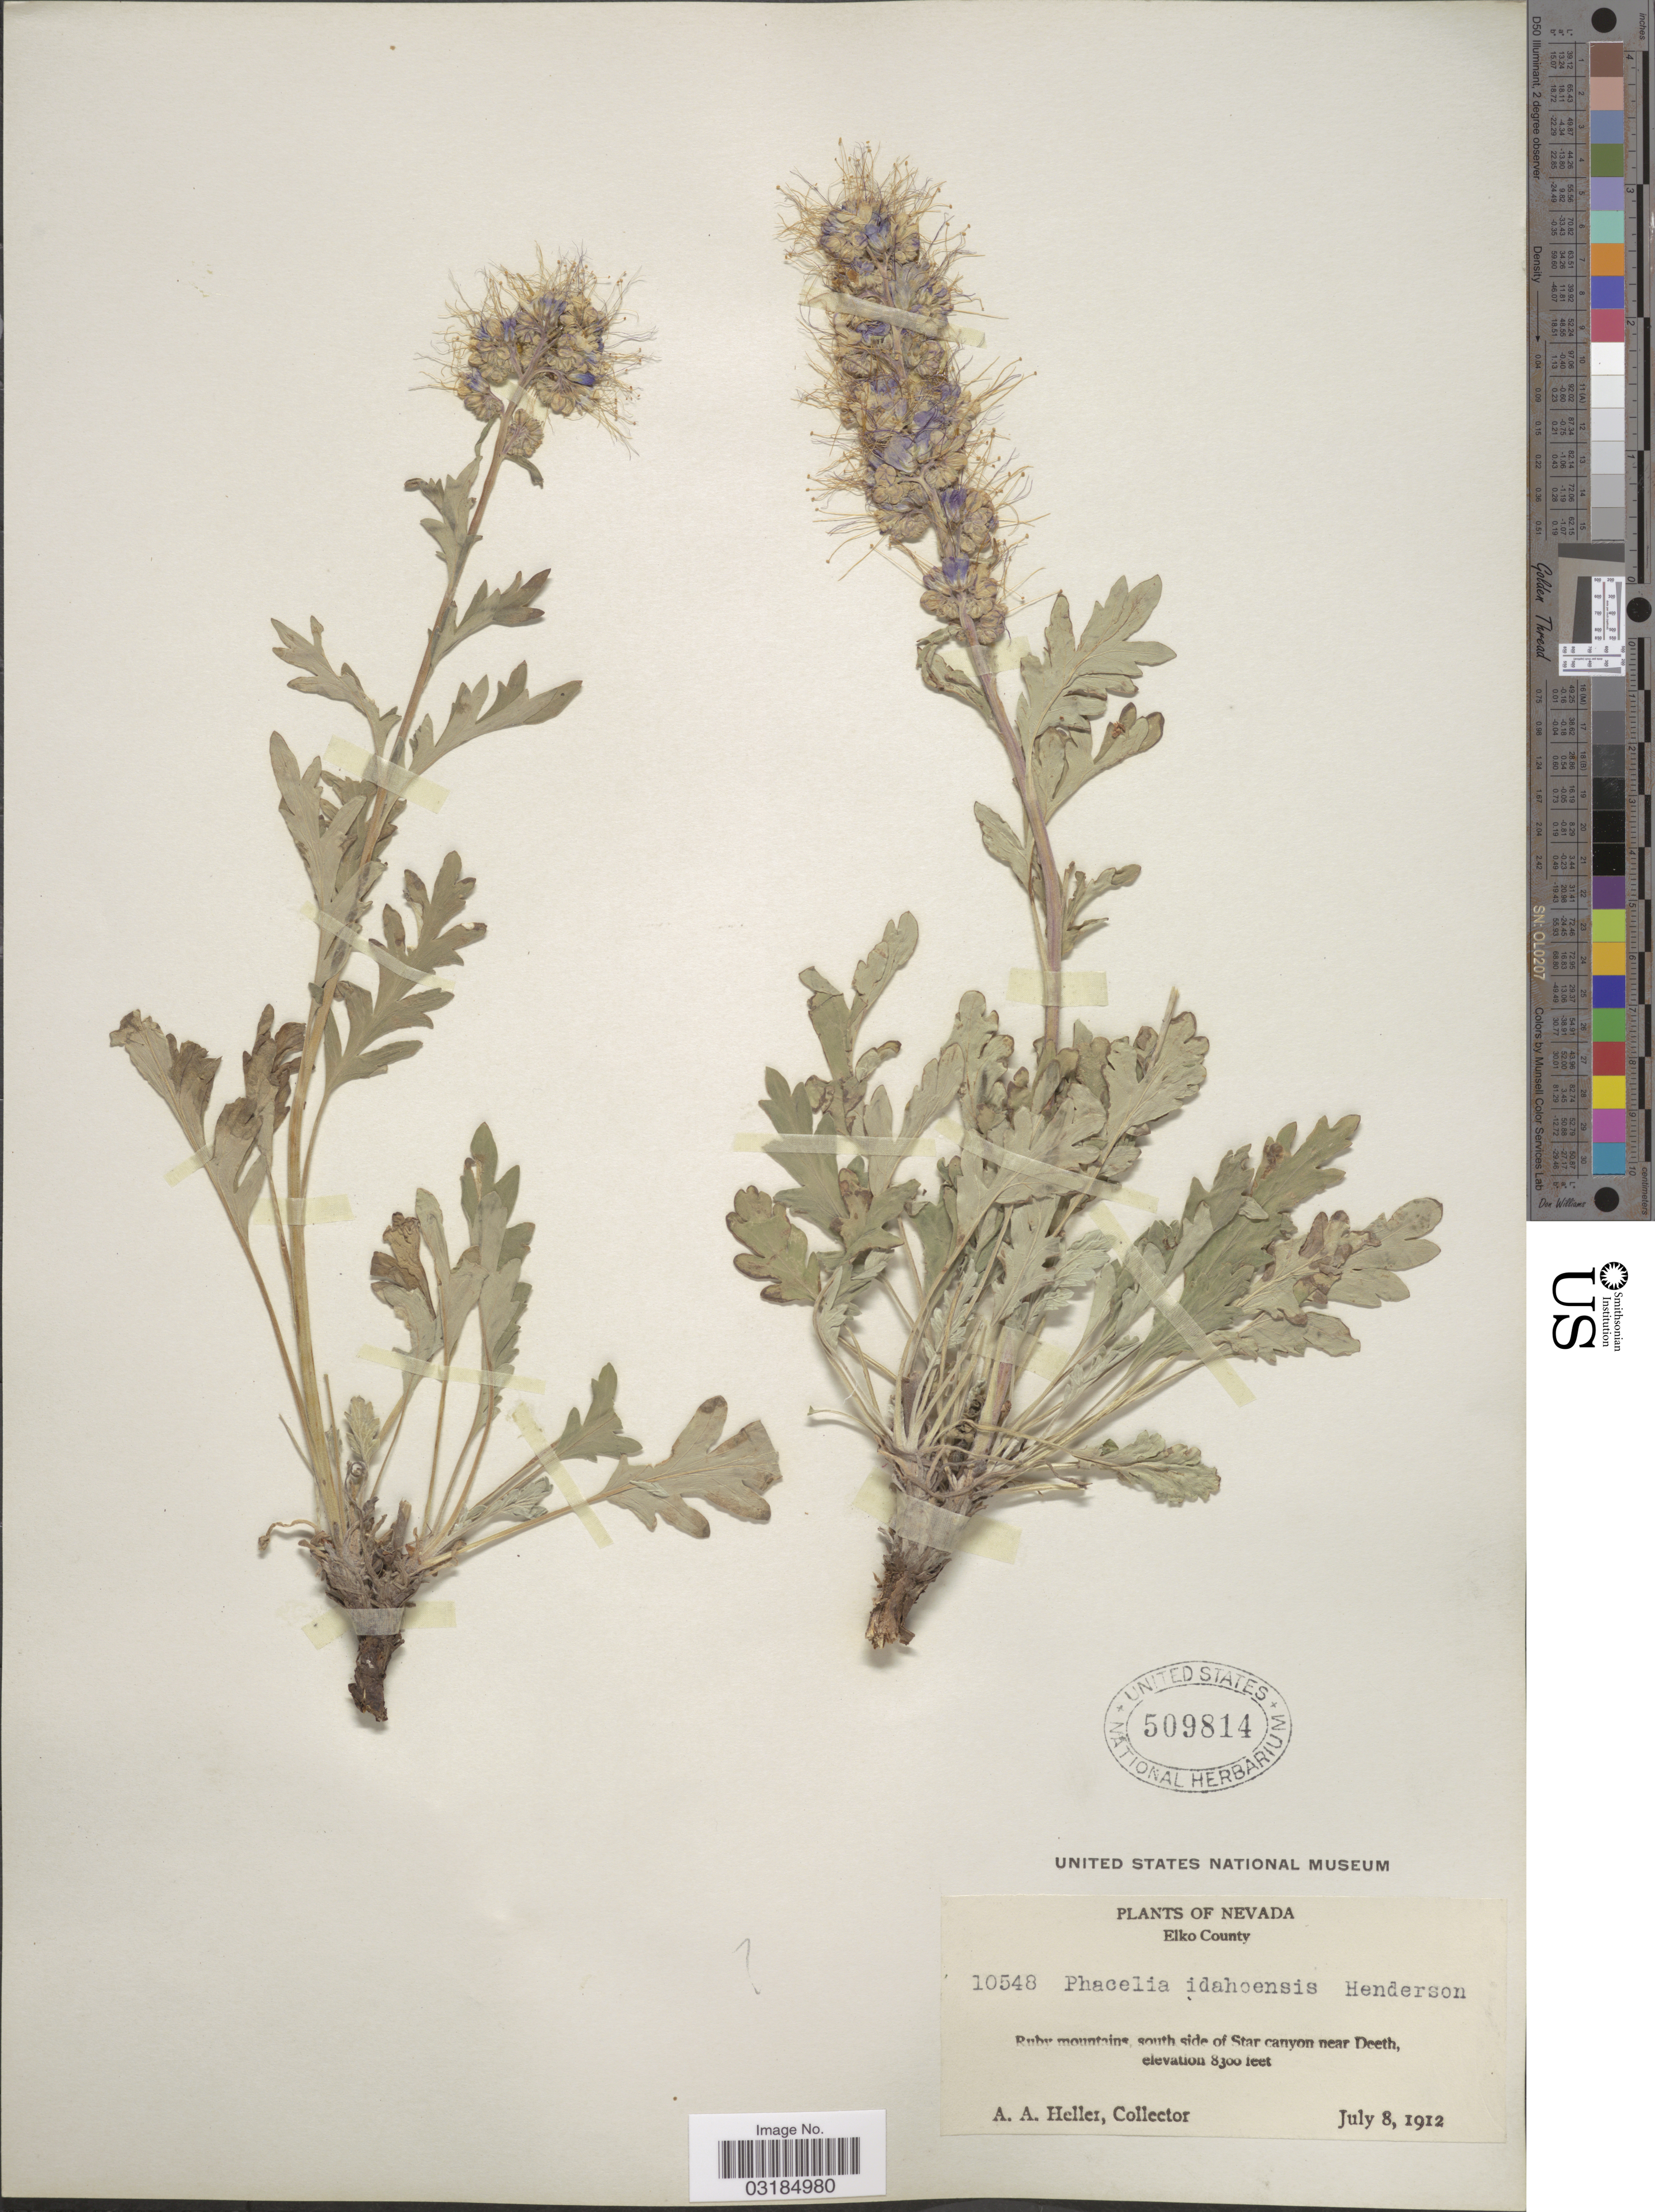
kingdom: Plantae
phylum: Tracheophyta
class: Magnoliopsida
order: Boraginales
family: Hydrophyllaceae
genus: Phacelia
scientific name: Phacelia ciliosa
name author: Rydb.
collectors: A. A. Heller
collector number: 10548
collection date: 1912-07-08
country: United States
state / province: Nevada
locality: Elko County. Ruby mountains, south side of Star canyon near Deeth.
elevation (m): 2530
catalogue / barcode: US 509814